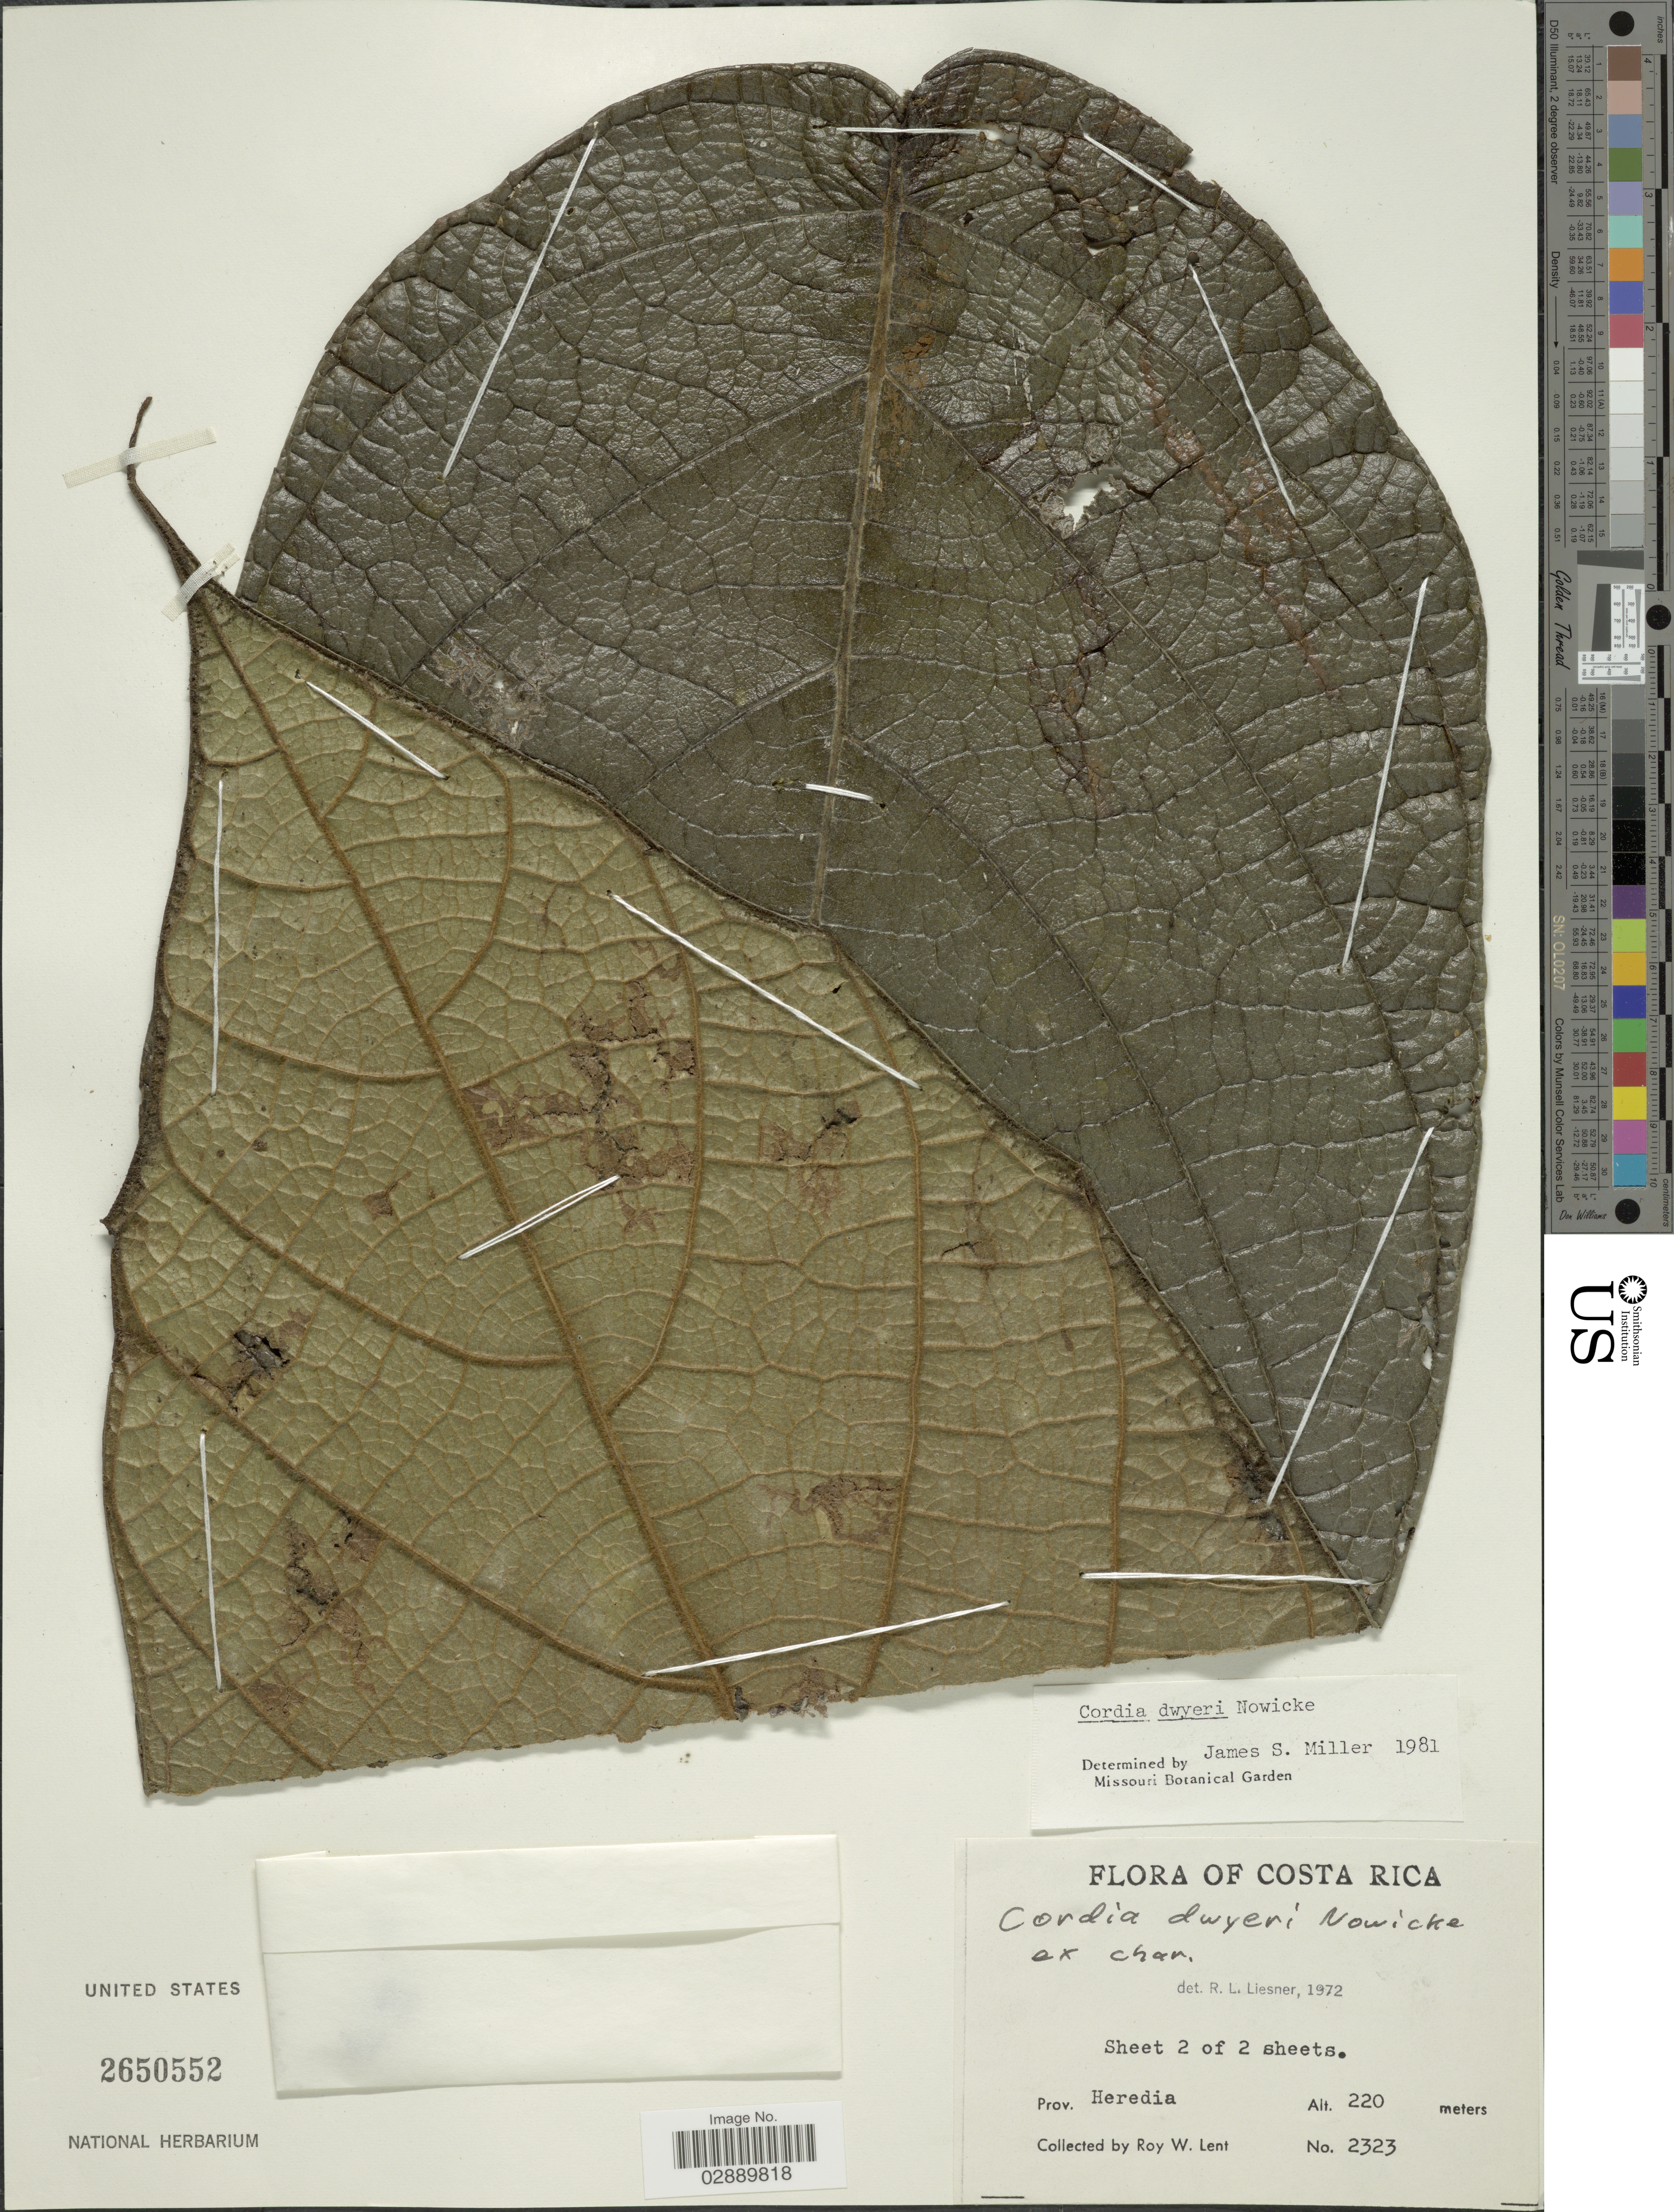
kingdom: Plantae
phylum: Tracheophyta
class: Magnoliopsida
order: Boraginales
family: Cordiaceae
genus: Cordia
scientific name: Cordia dwyeri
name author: Nowicke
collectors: R. W. Lent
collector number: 2323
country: Costa Rica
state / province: Heredia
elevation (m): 220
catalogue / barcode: US 2650552